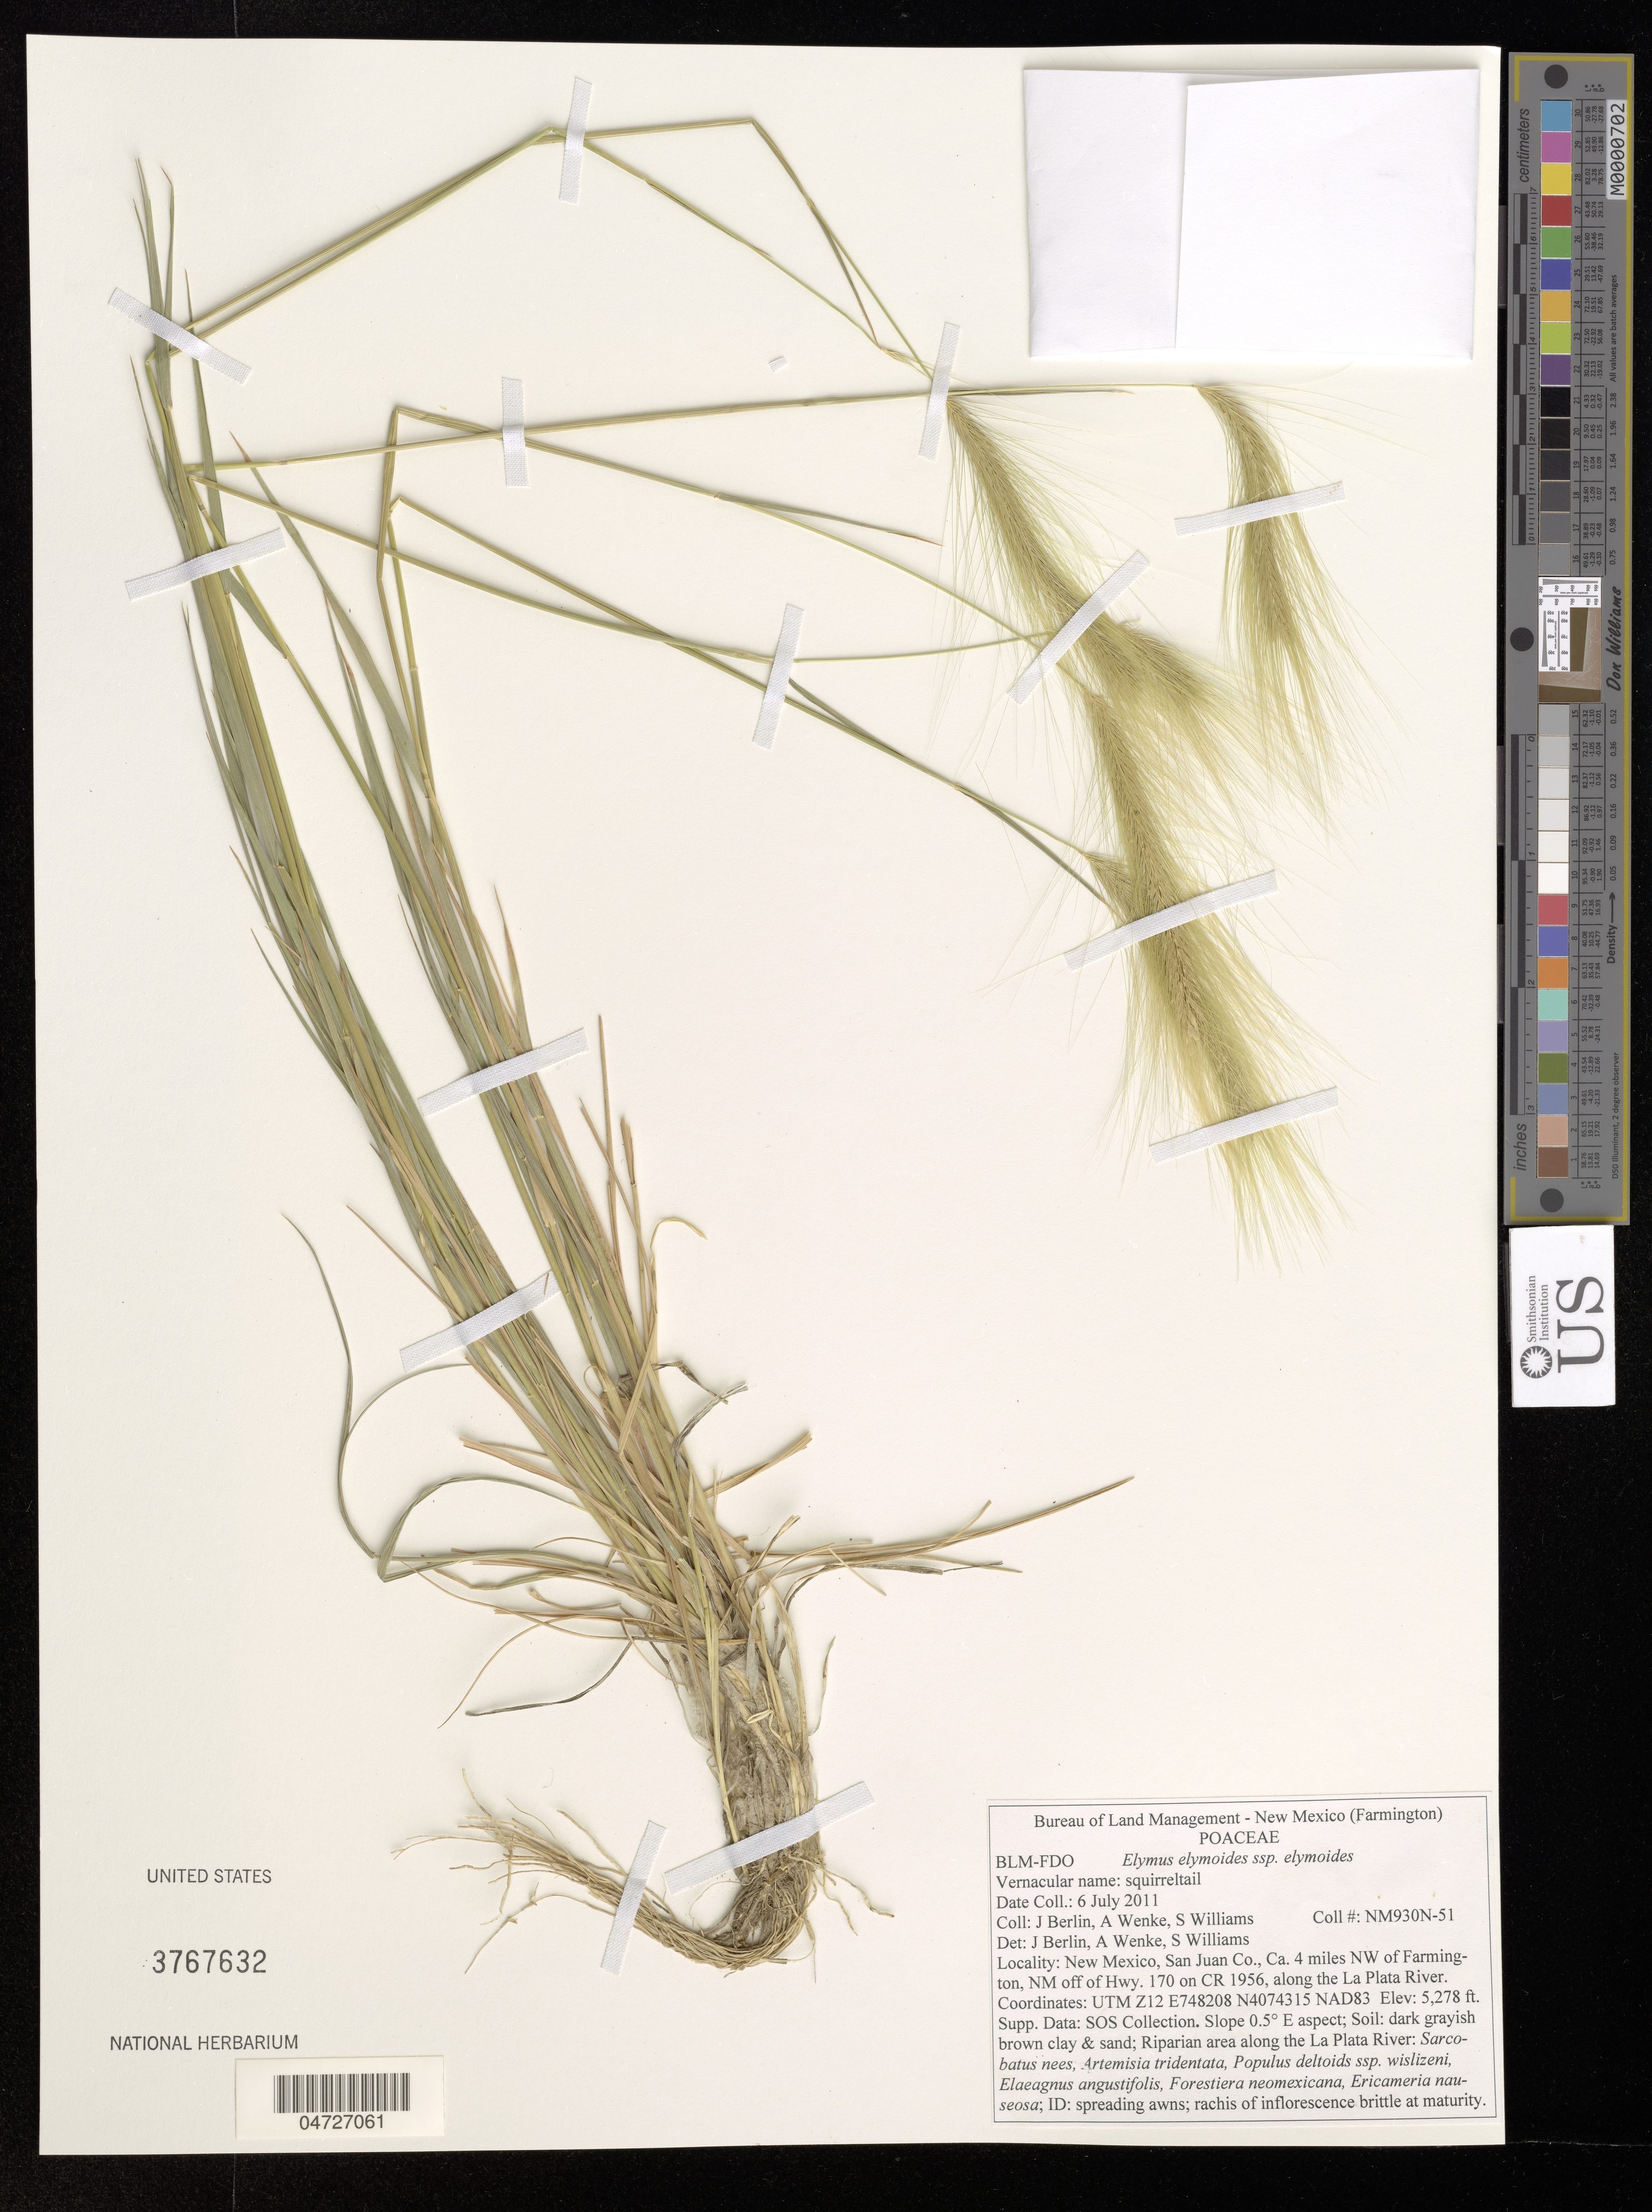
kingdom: Plantae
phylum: Tracheophyta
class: Liliopsida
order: Poales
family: Poaceae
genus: Elymus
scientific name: Elymus elymoides subsp. elymoides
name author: (Raf.) Swezey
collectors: J. Berlin, A. Wenke & S. Williams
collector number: NM930N-51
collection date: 2011-07-06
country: United States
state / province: New Mexico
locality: (Farmington). San Juan Co., Ca. 4 miles NW of Farmington, NM off of Hwy. 170 on CR 1956, along the La Plata River.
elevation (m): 1609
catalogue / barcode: US 3767632